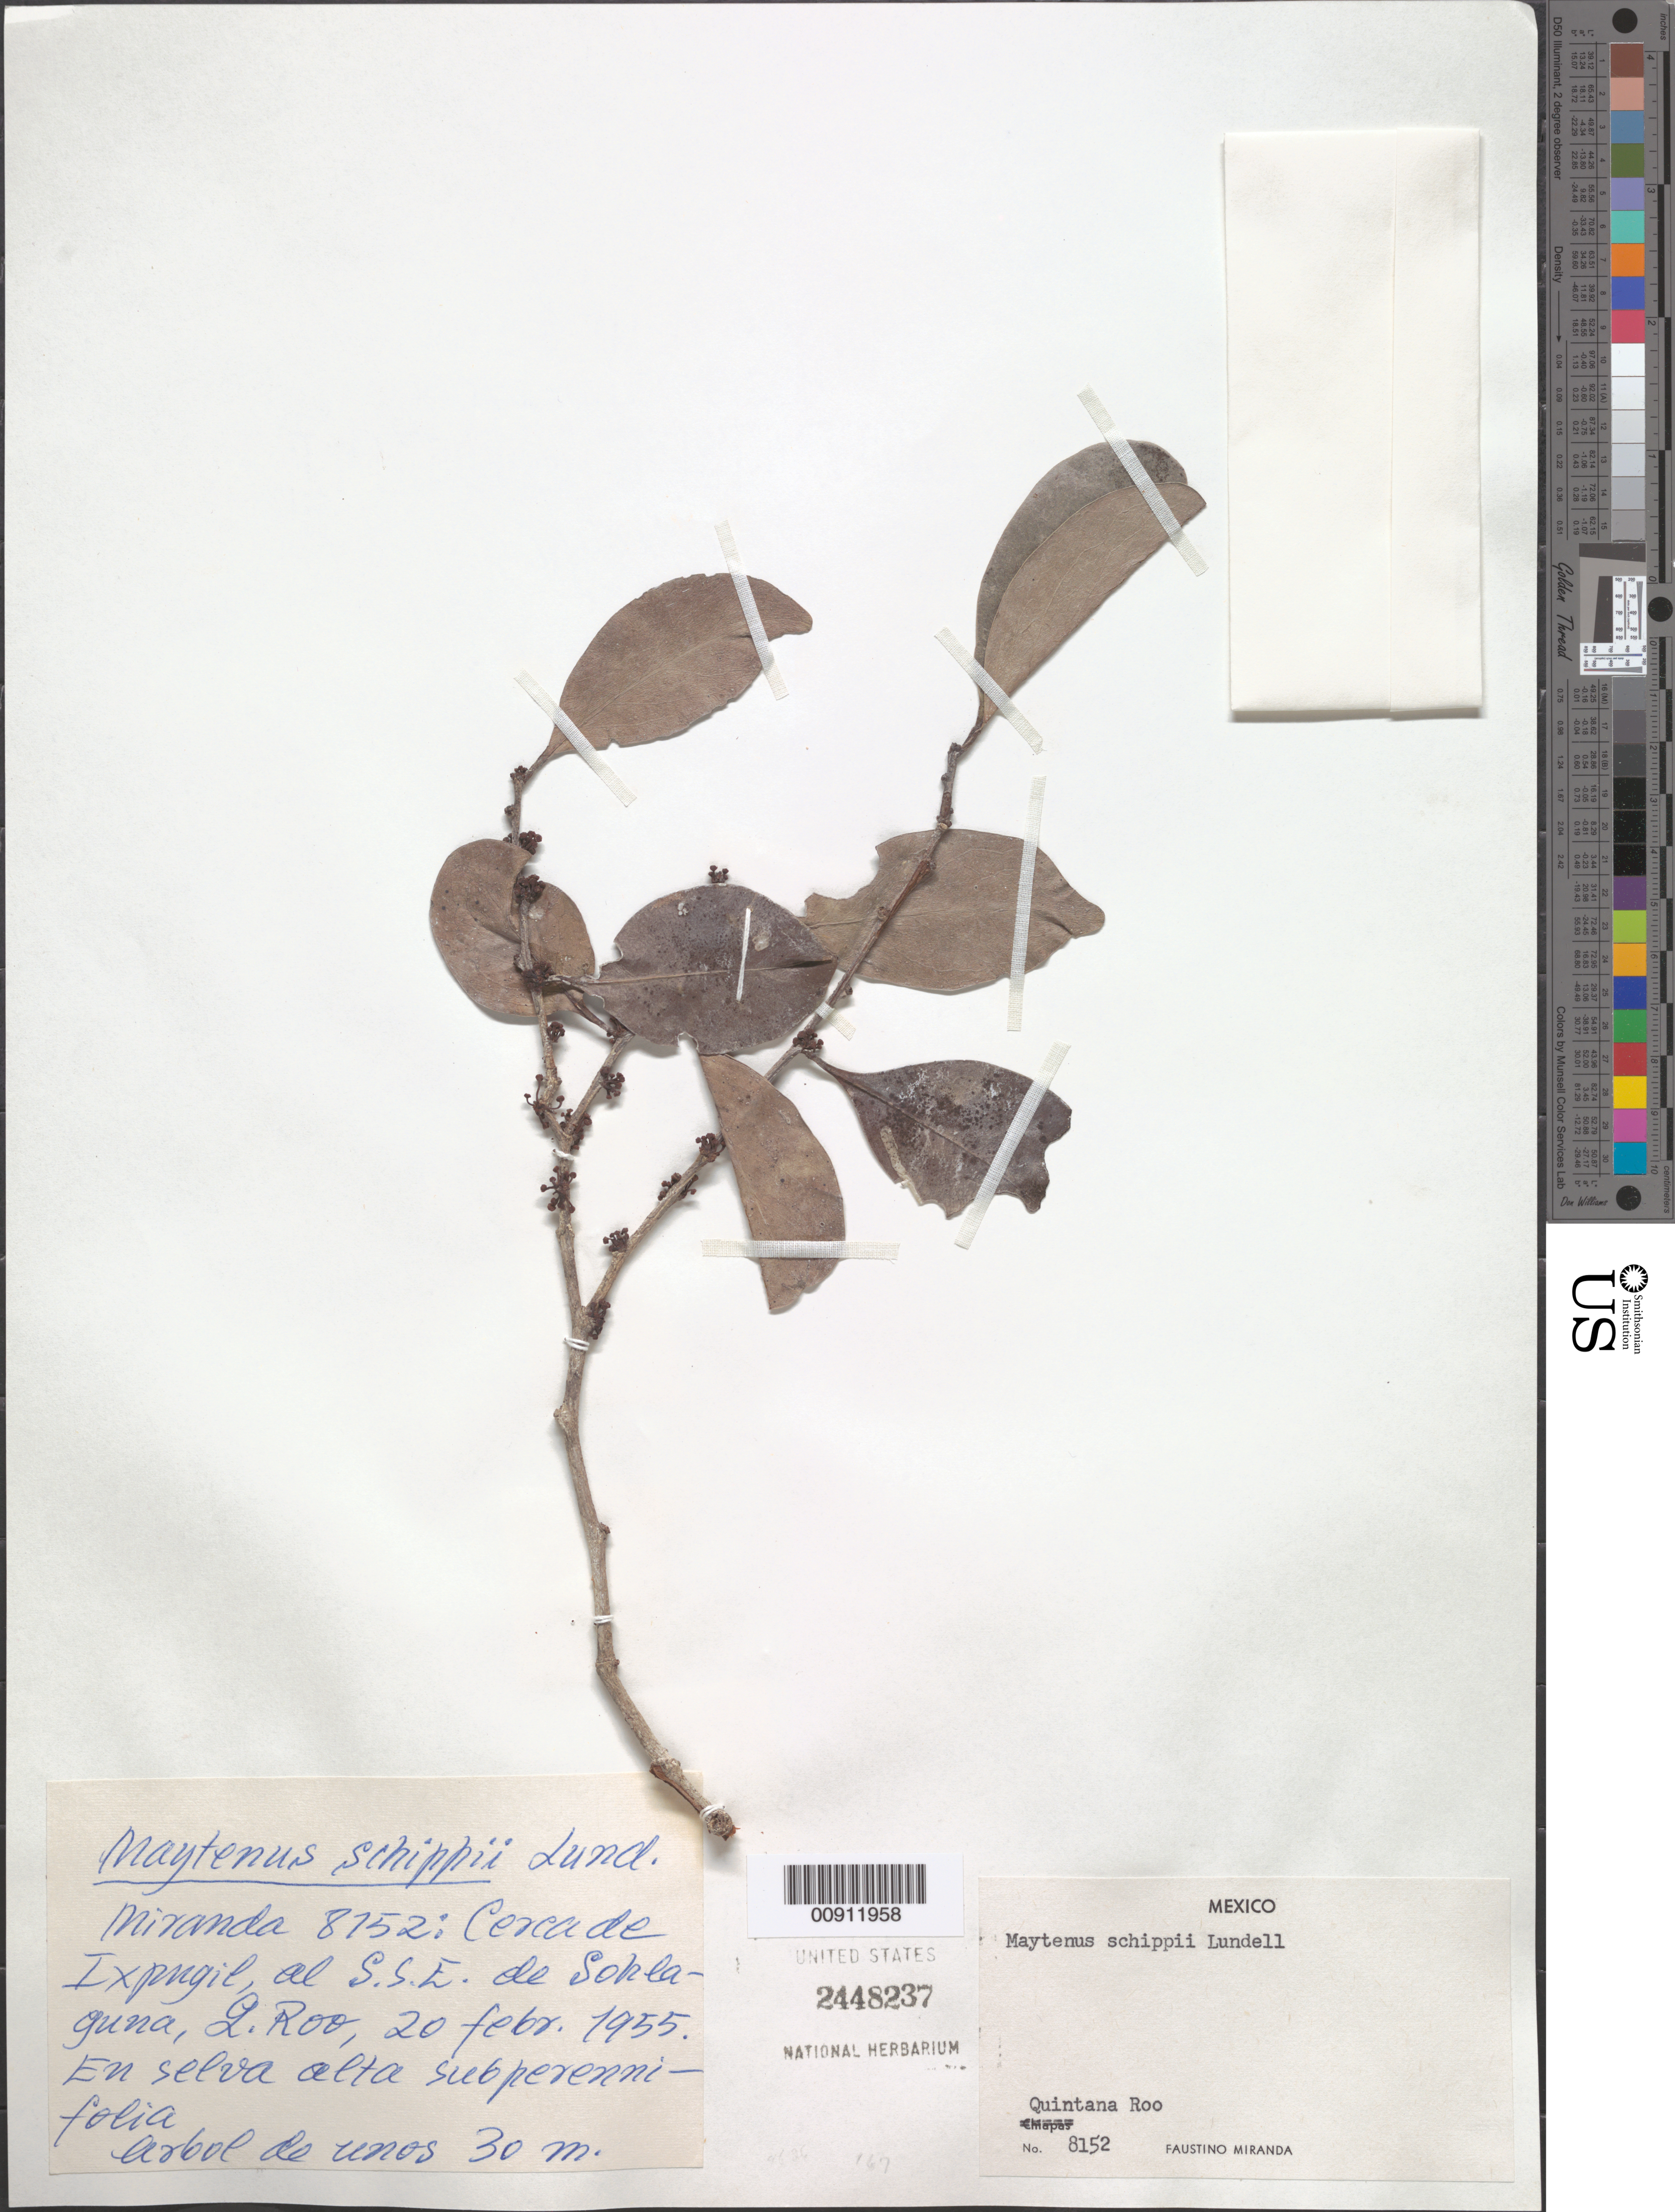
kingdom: Plantae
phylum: Tracheophyta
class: Magnoliopsida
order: Celastrales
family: Celastraceae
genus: Maytenus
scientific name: Maytenus schippii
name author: Lundell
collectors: Miranda G., F.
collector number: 8152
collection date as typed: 20 Feb 1955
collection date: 1955-02-20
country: Mexico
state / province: Quintana Roo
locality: Cerca de Ixpugil, al S.S.E. de Soh laguna, Quintana Roo.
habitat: En selva alta subperennifolia.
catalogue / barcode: US 2448237